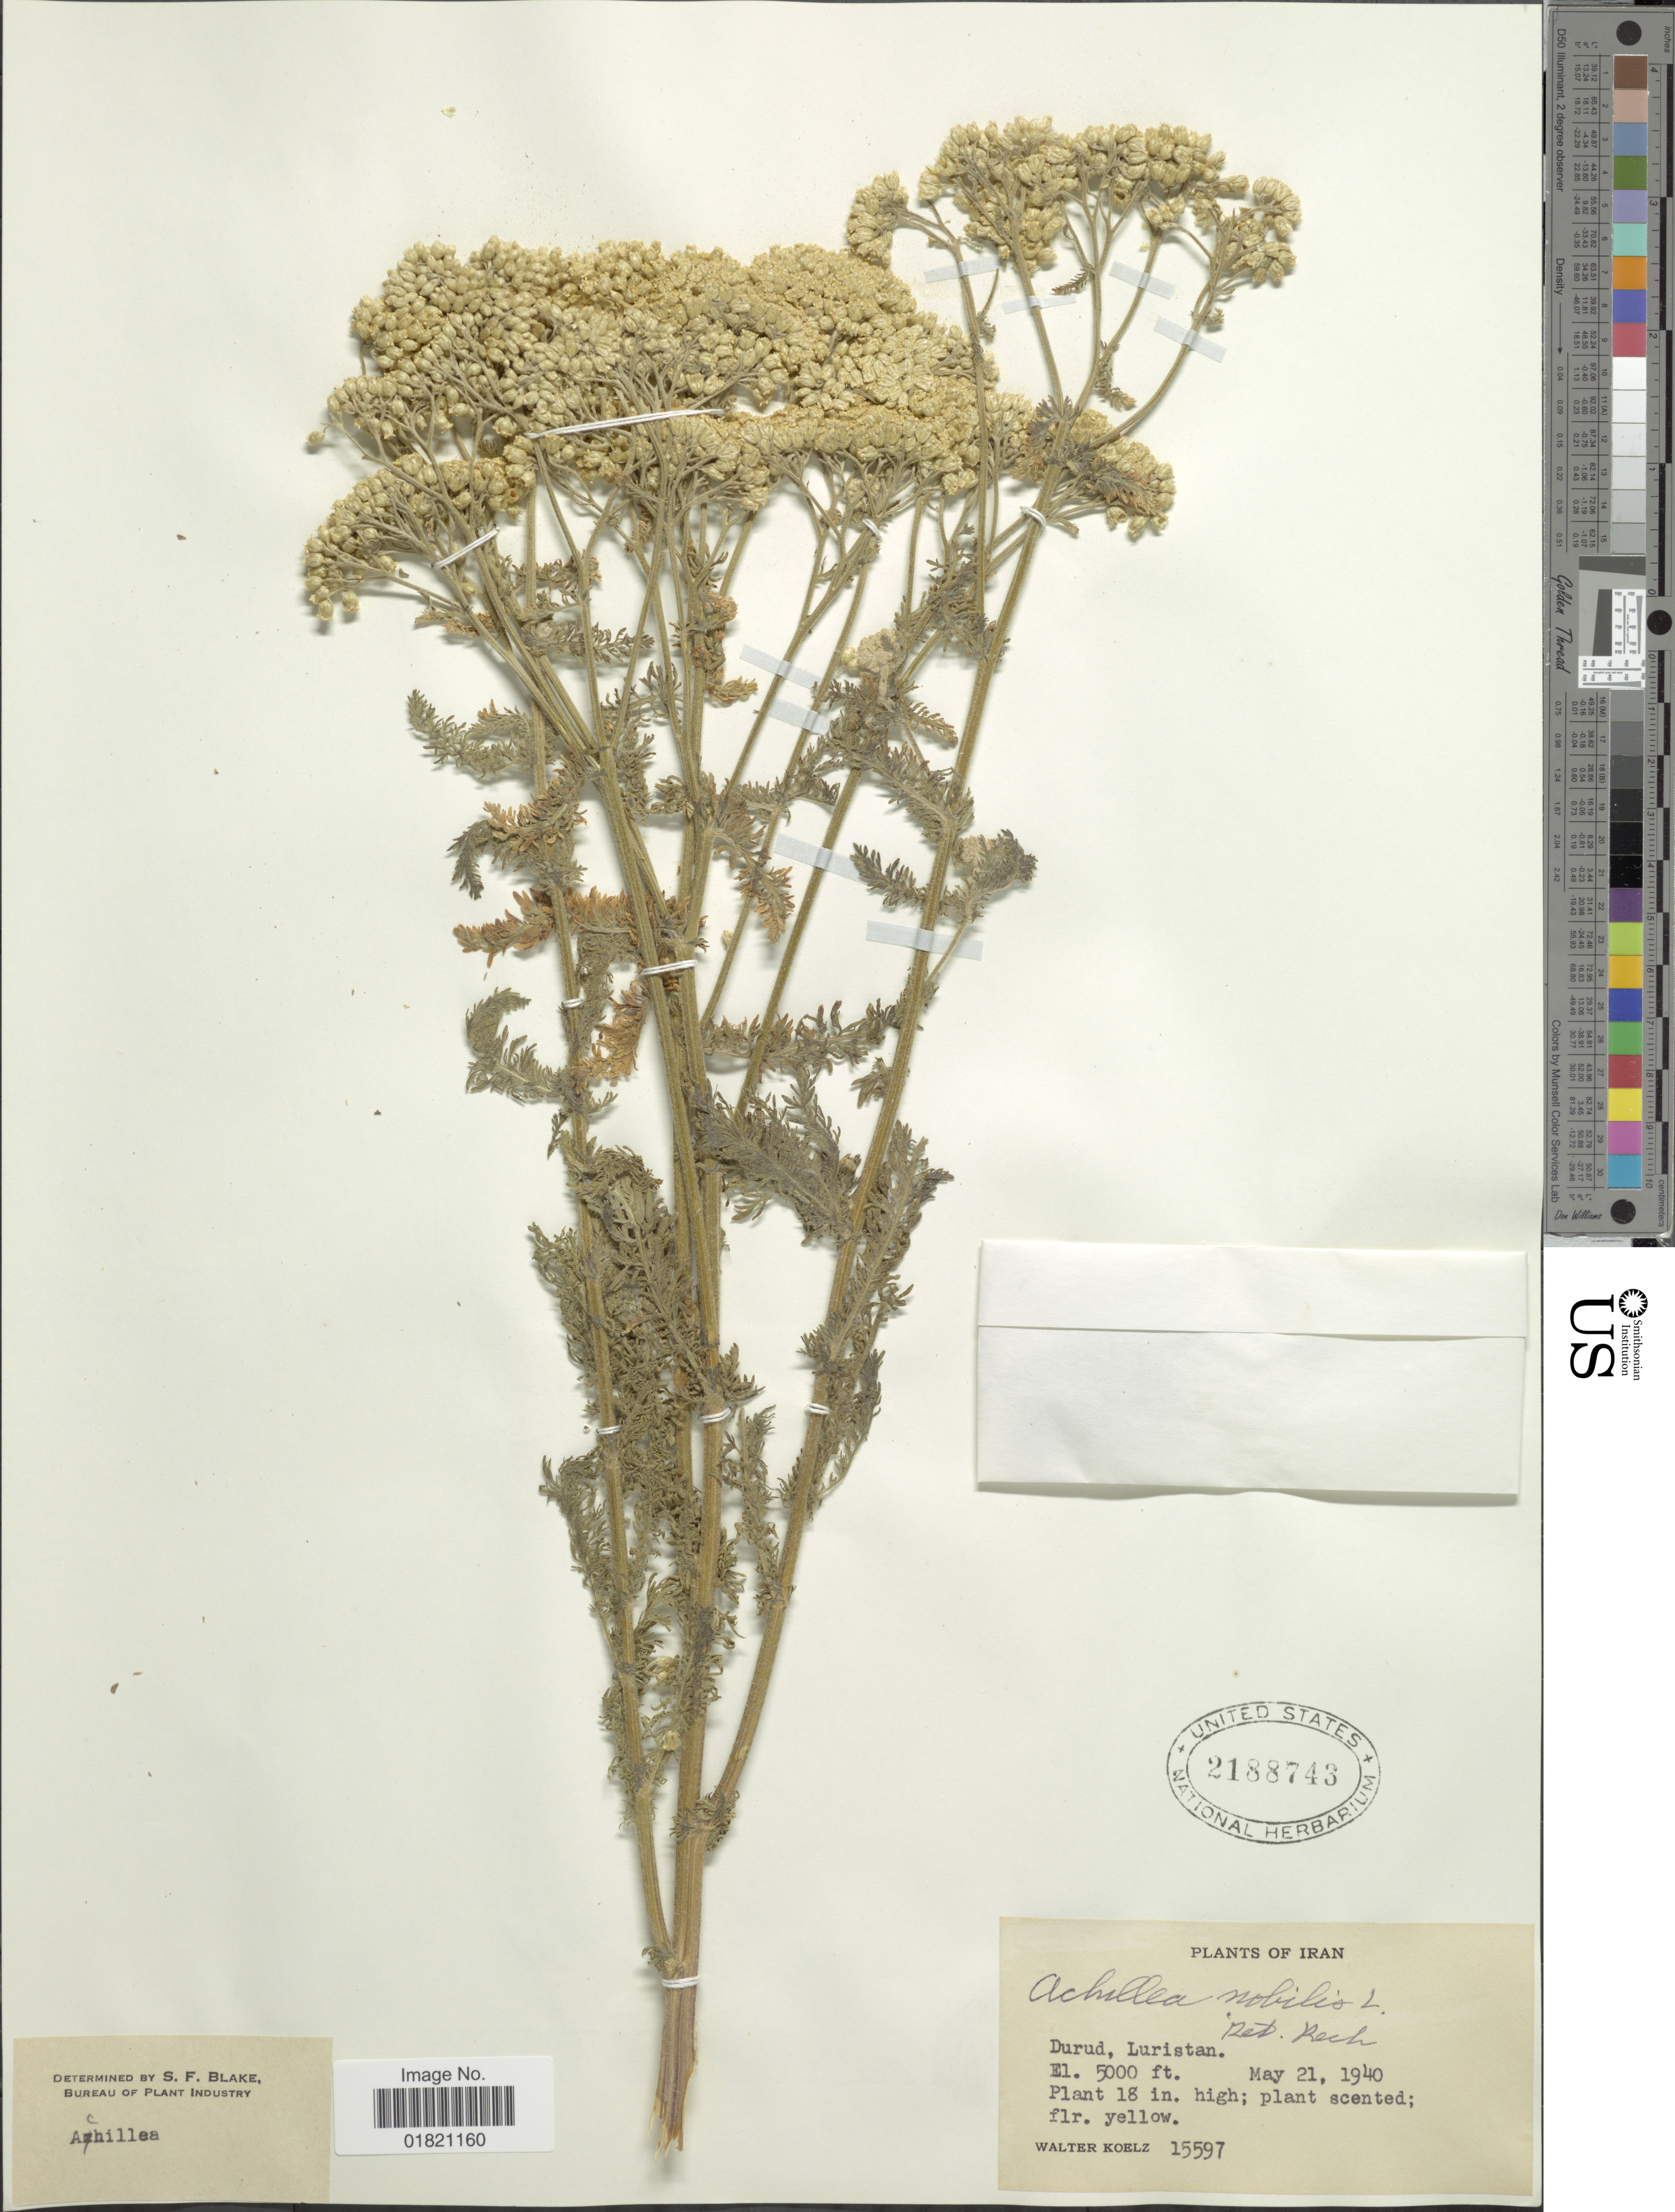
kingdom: Plantae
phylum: Tracheophyta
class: Magnoliopsida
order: Asterales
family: Asteraceae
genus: Achillea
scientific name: Achillea nobilis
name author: L.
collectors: W. N. Koelz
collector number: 15597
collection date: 1940-05-21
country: Iran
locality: Durud, Luristan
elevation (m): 1524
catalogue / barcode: US 2188743